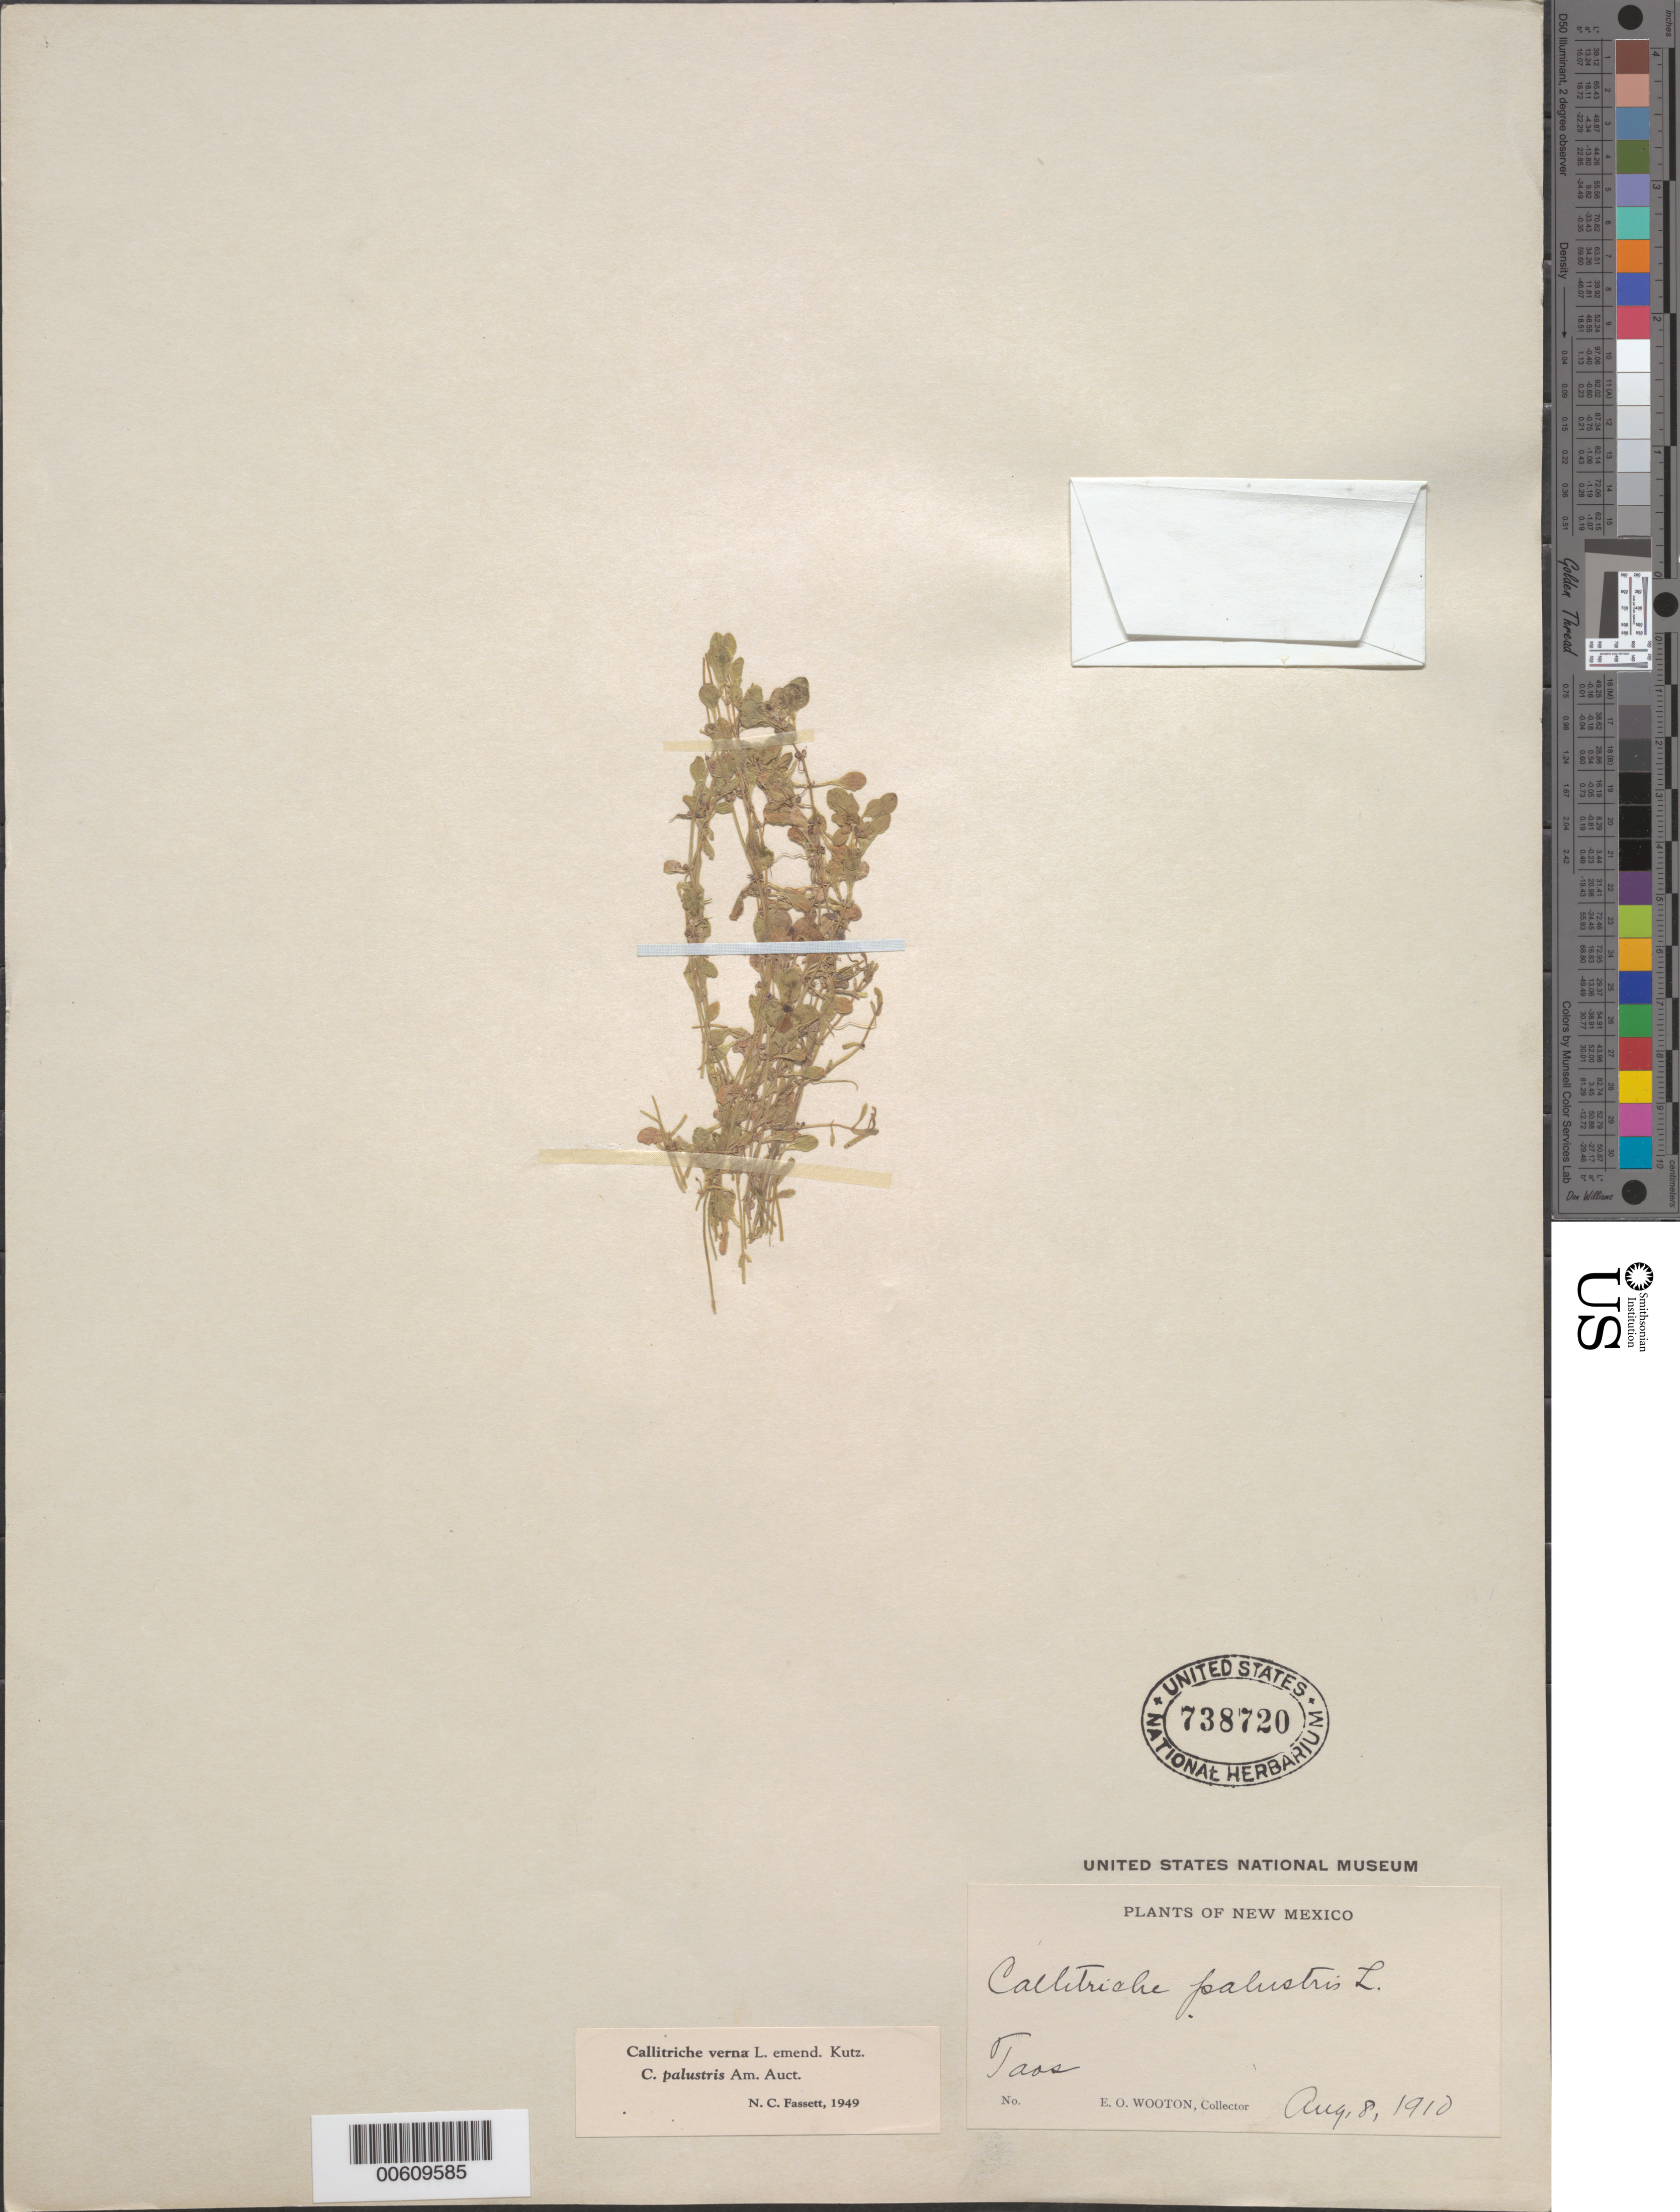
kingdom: Plantae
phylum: Tracheophyta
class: Magnoliopsida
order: Lamiales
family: Plantaginaceae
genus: Callitriche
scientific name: Callitriche verna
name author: L.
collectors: E. O. Wooton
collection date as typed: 08 Aug 1910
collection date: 1910-08-08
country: United States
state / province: New Mexico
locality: Taos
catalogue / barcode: US 738720